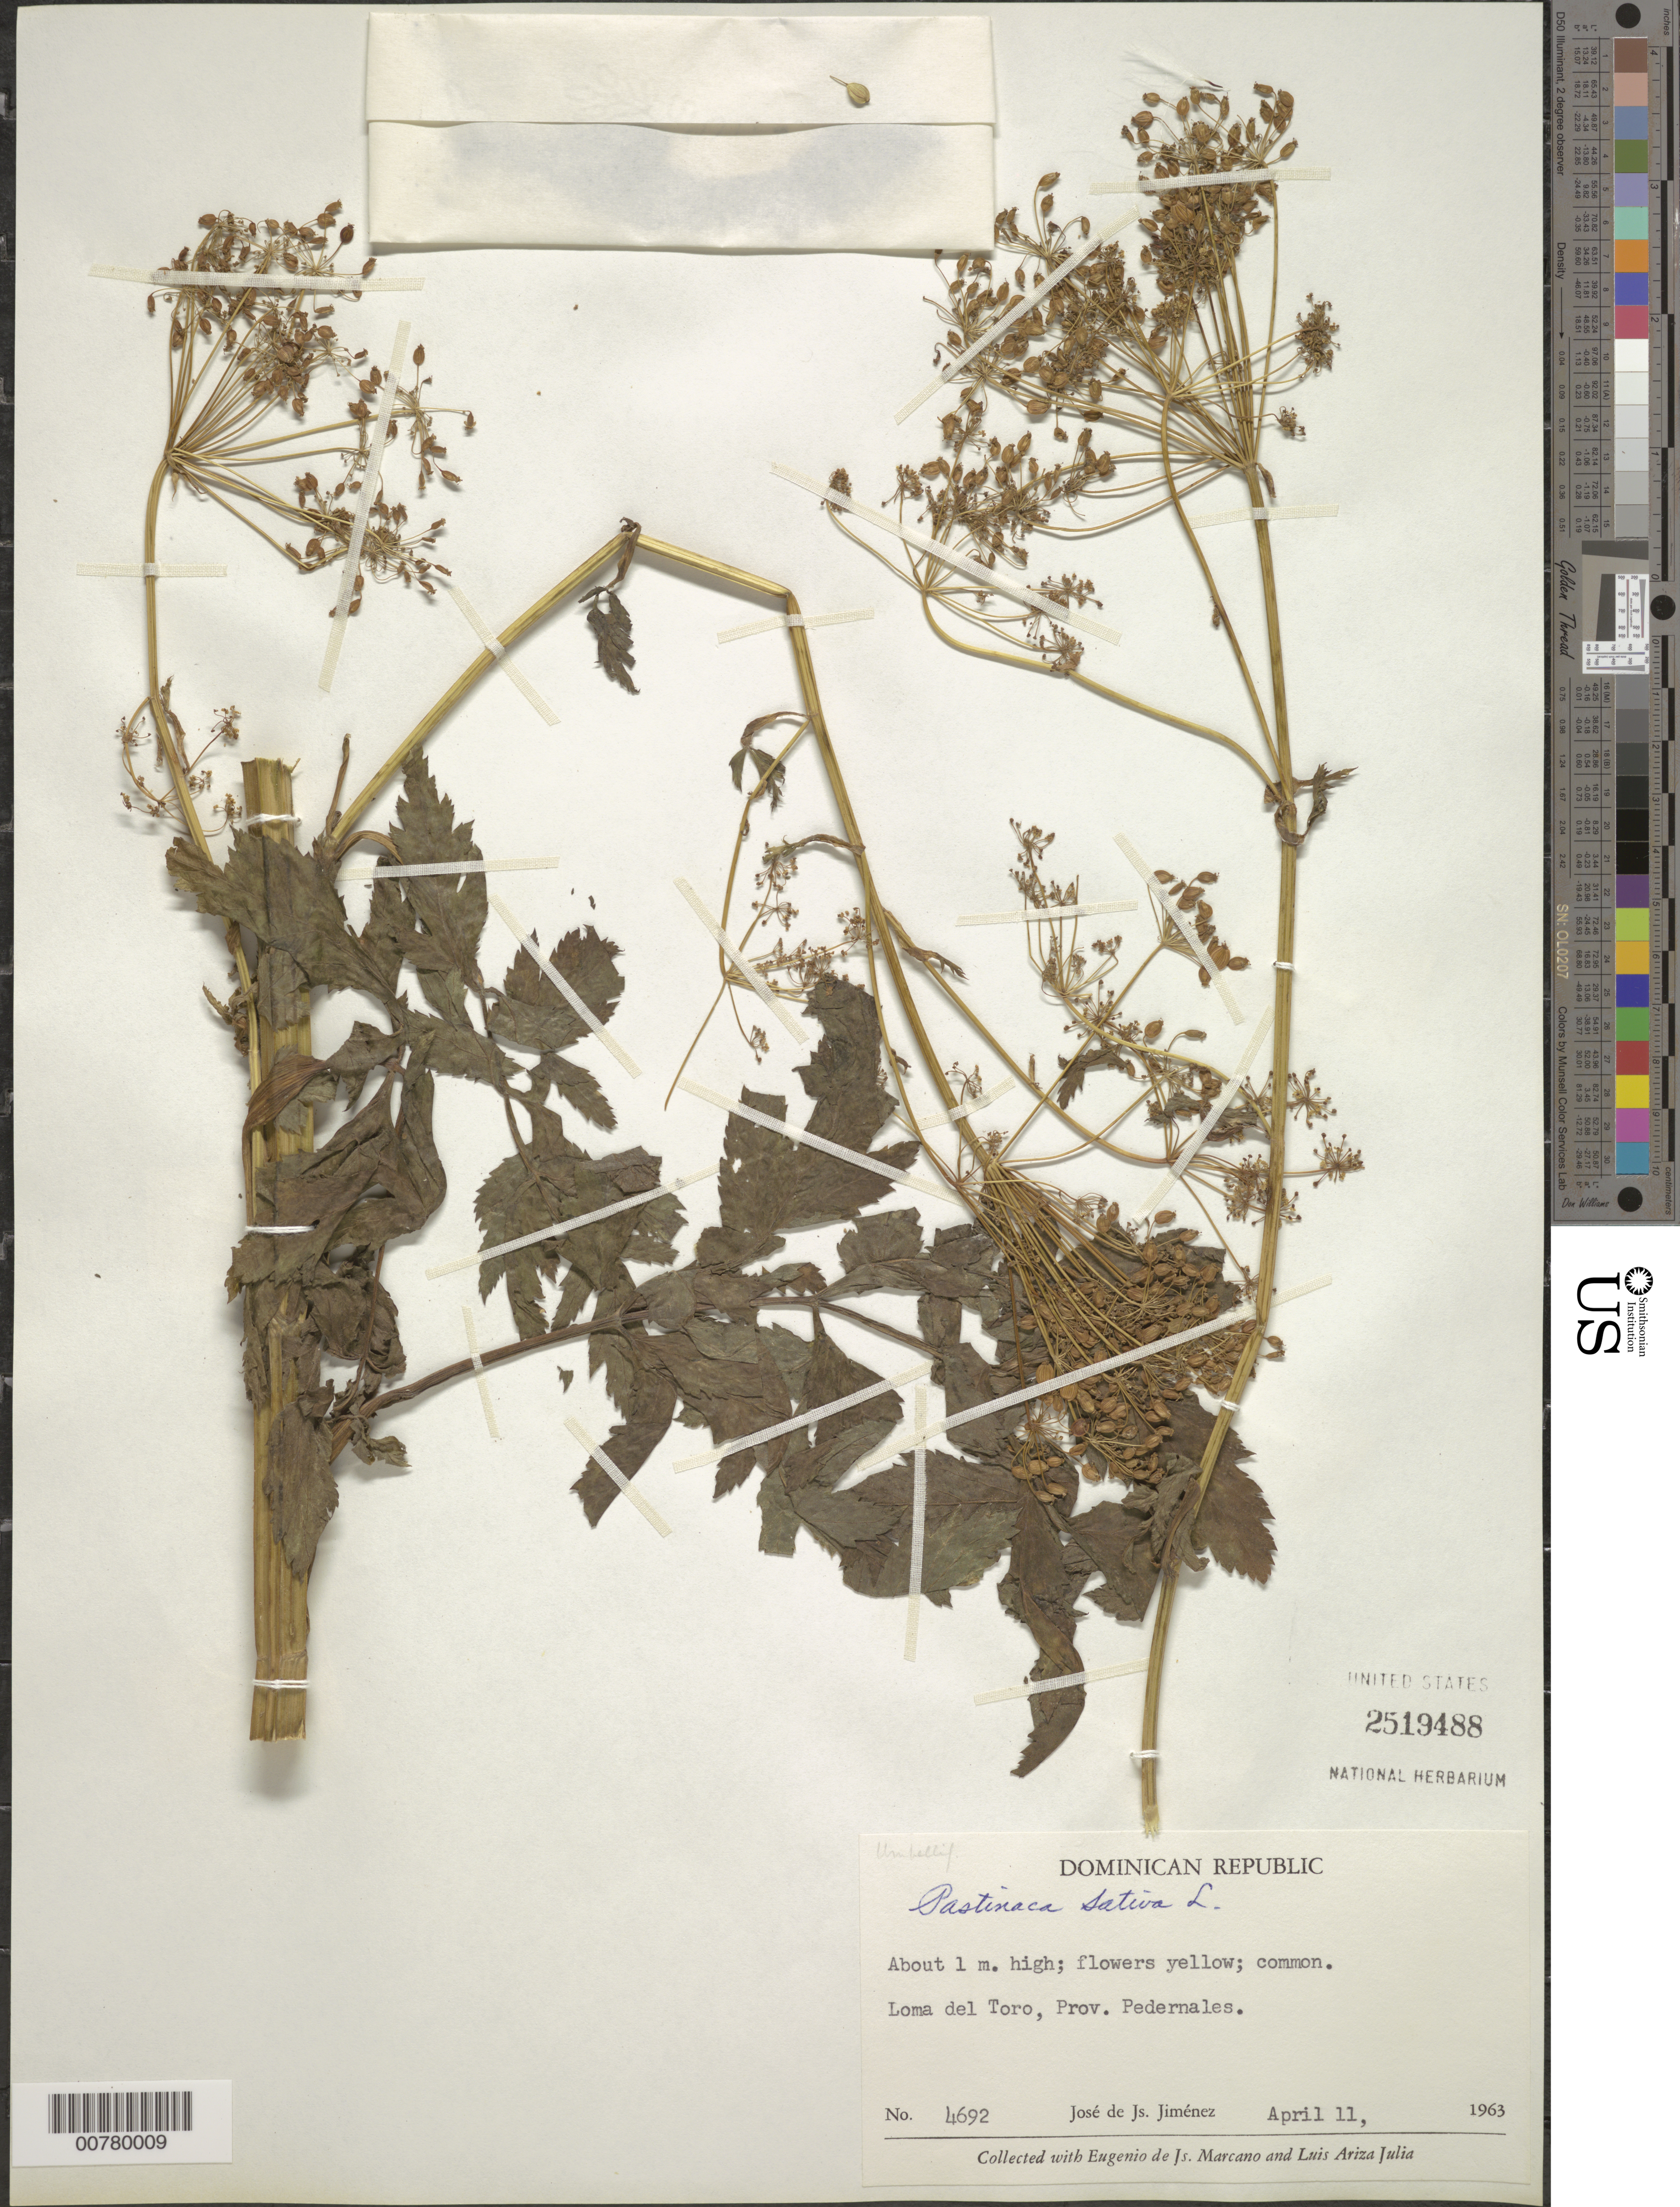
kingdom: Plantae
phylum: Tracheophyta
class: Magnoliopsida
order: Apiales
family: Apiaceae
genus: Pastinaca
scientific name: Pastinaca sativa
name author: L.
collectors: E. J. Marcano F. & L. Ariza-Julia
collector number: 4692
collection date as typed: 11 Apr 1963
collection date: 1963-04-11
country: Dominican Republic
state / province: Pedernales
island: Hispaniola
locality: Loma del Toro.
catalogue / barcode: US 2519488